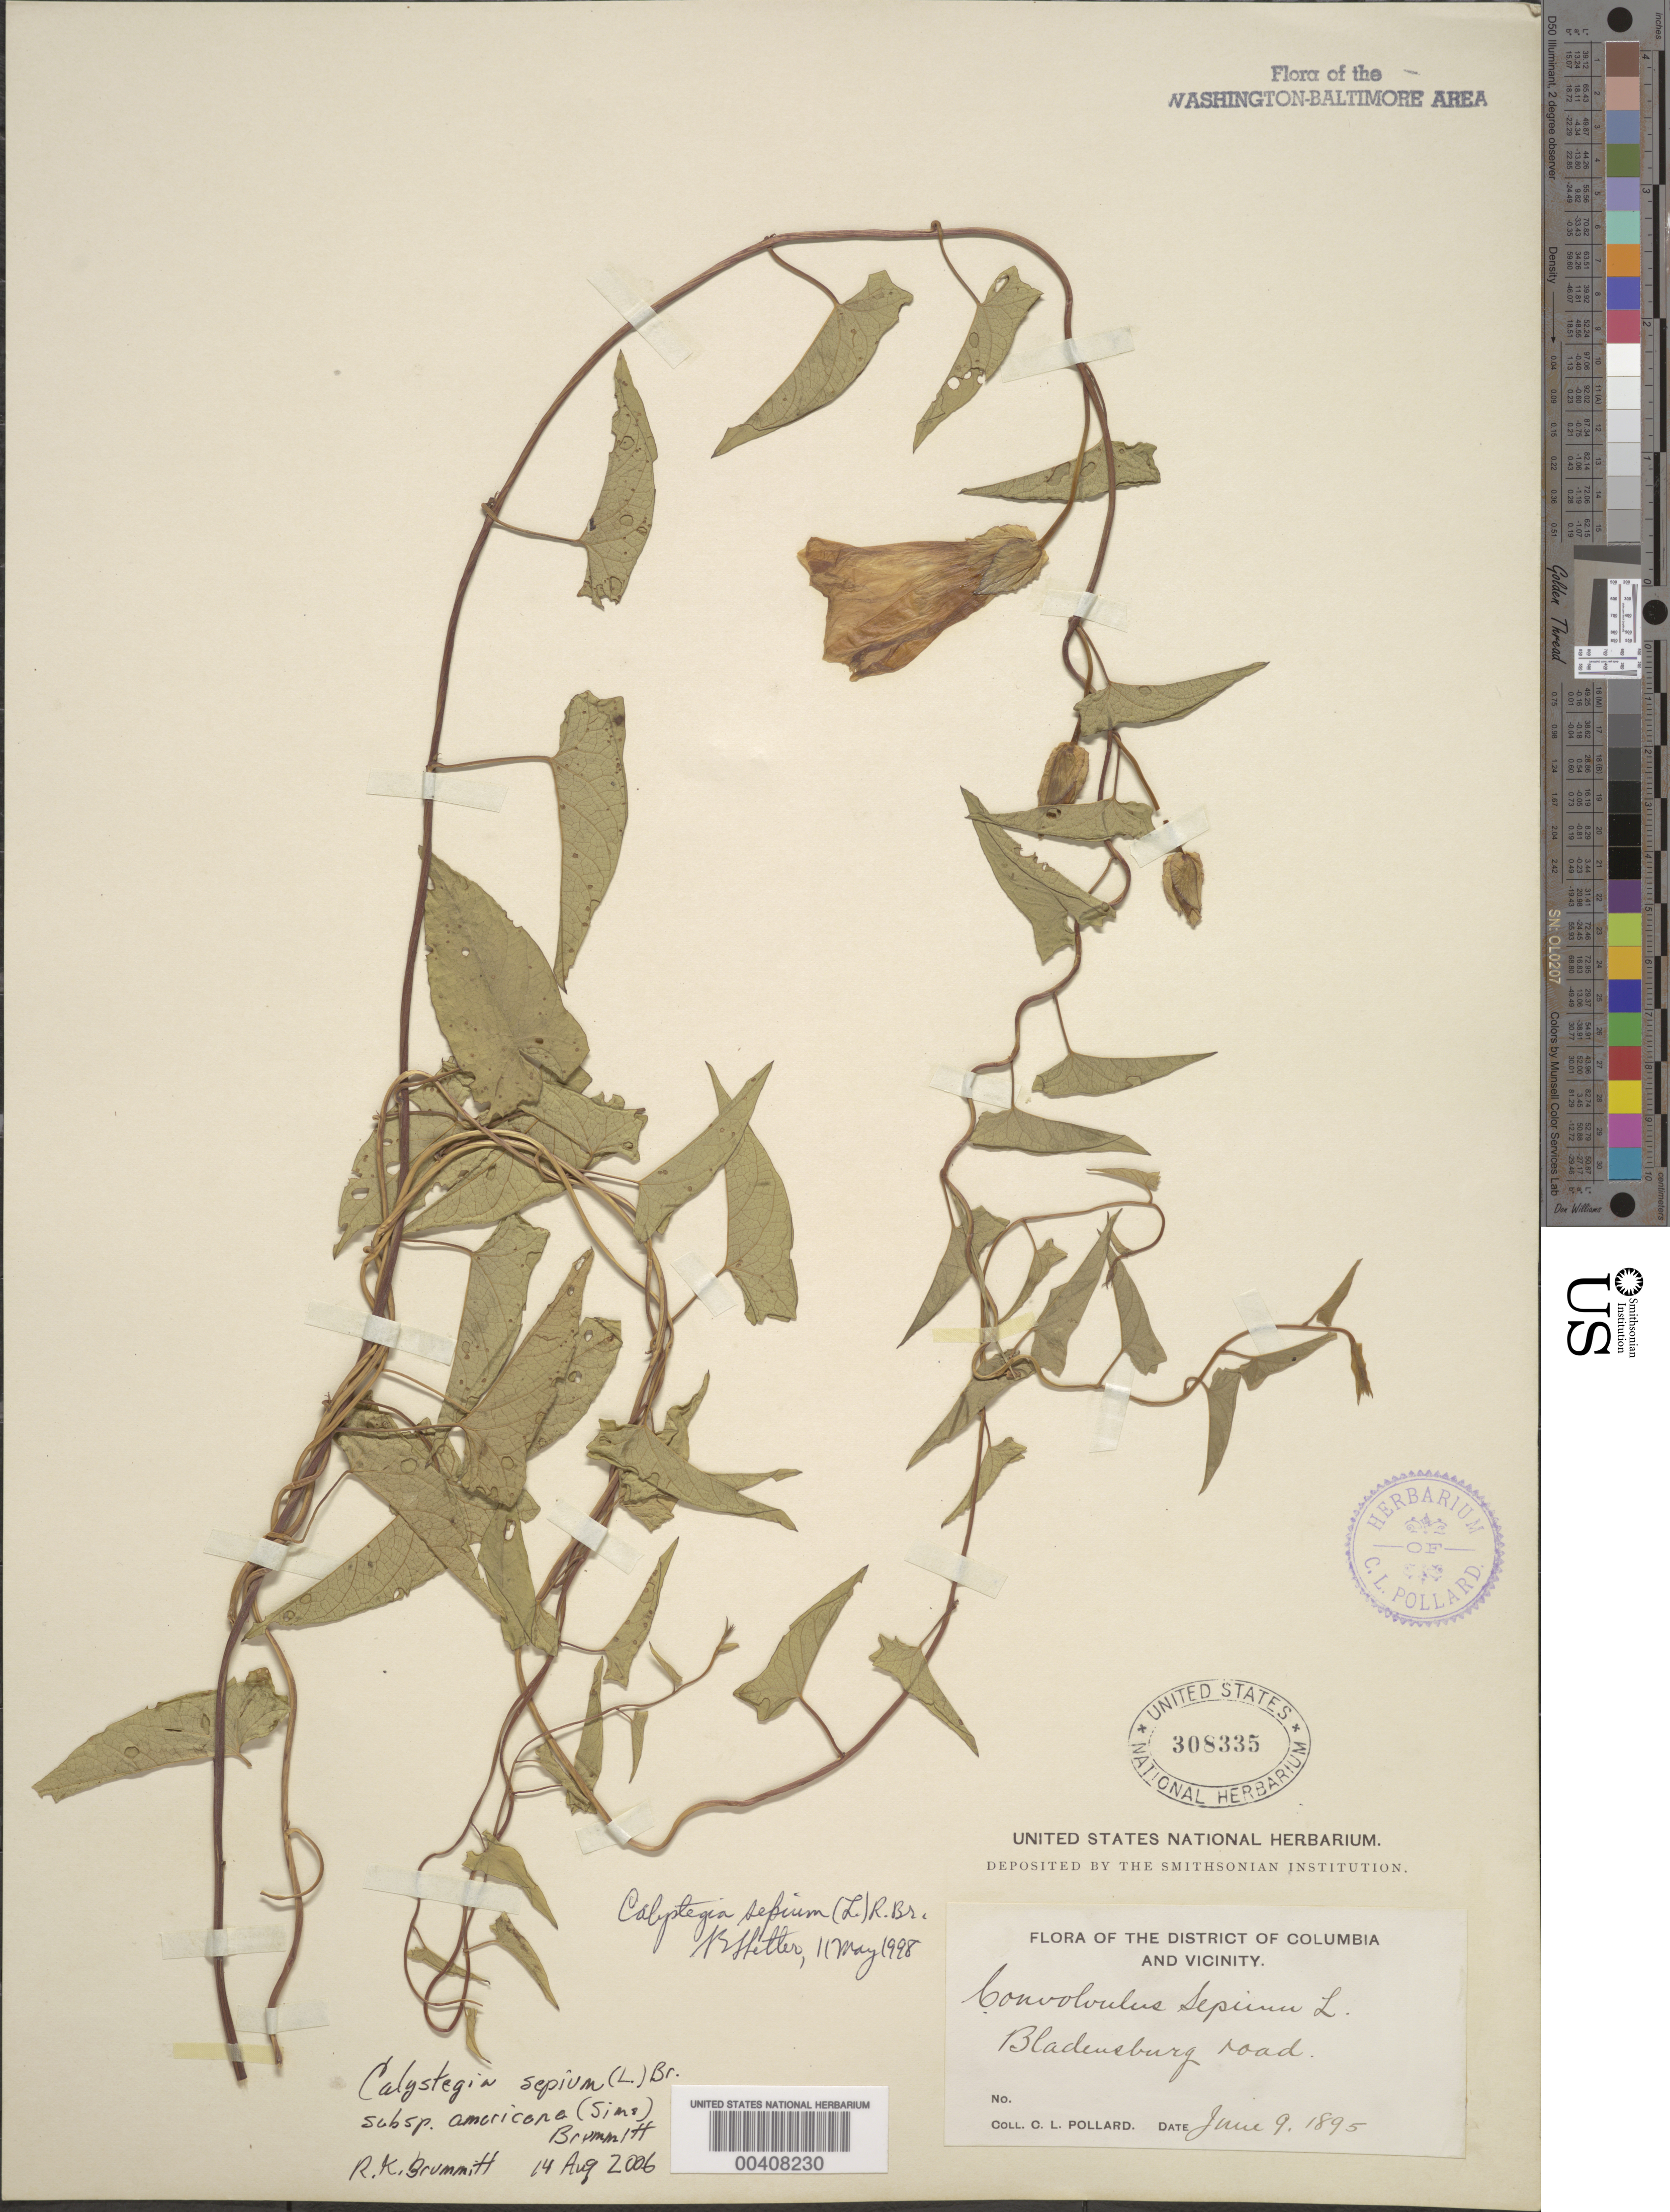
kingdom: Plantae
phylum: Tracheophyta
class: Magnoliopsida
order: Solanales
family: Convolvulaceae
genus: Calystegia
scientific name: Calystegia sepium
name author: (L.) R. Br.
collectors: C. L. Pollard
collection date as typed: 09 Jun 1895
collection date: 1895-06-09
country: United States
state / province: Maryland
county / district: Prince George's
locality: Bladensburg Rd.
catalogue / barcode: US 308335